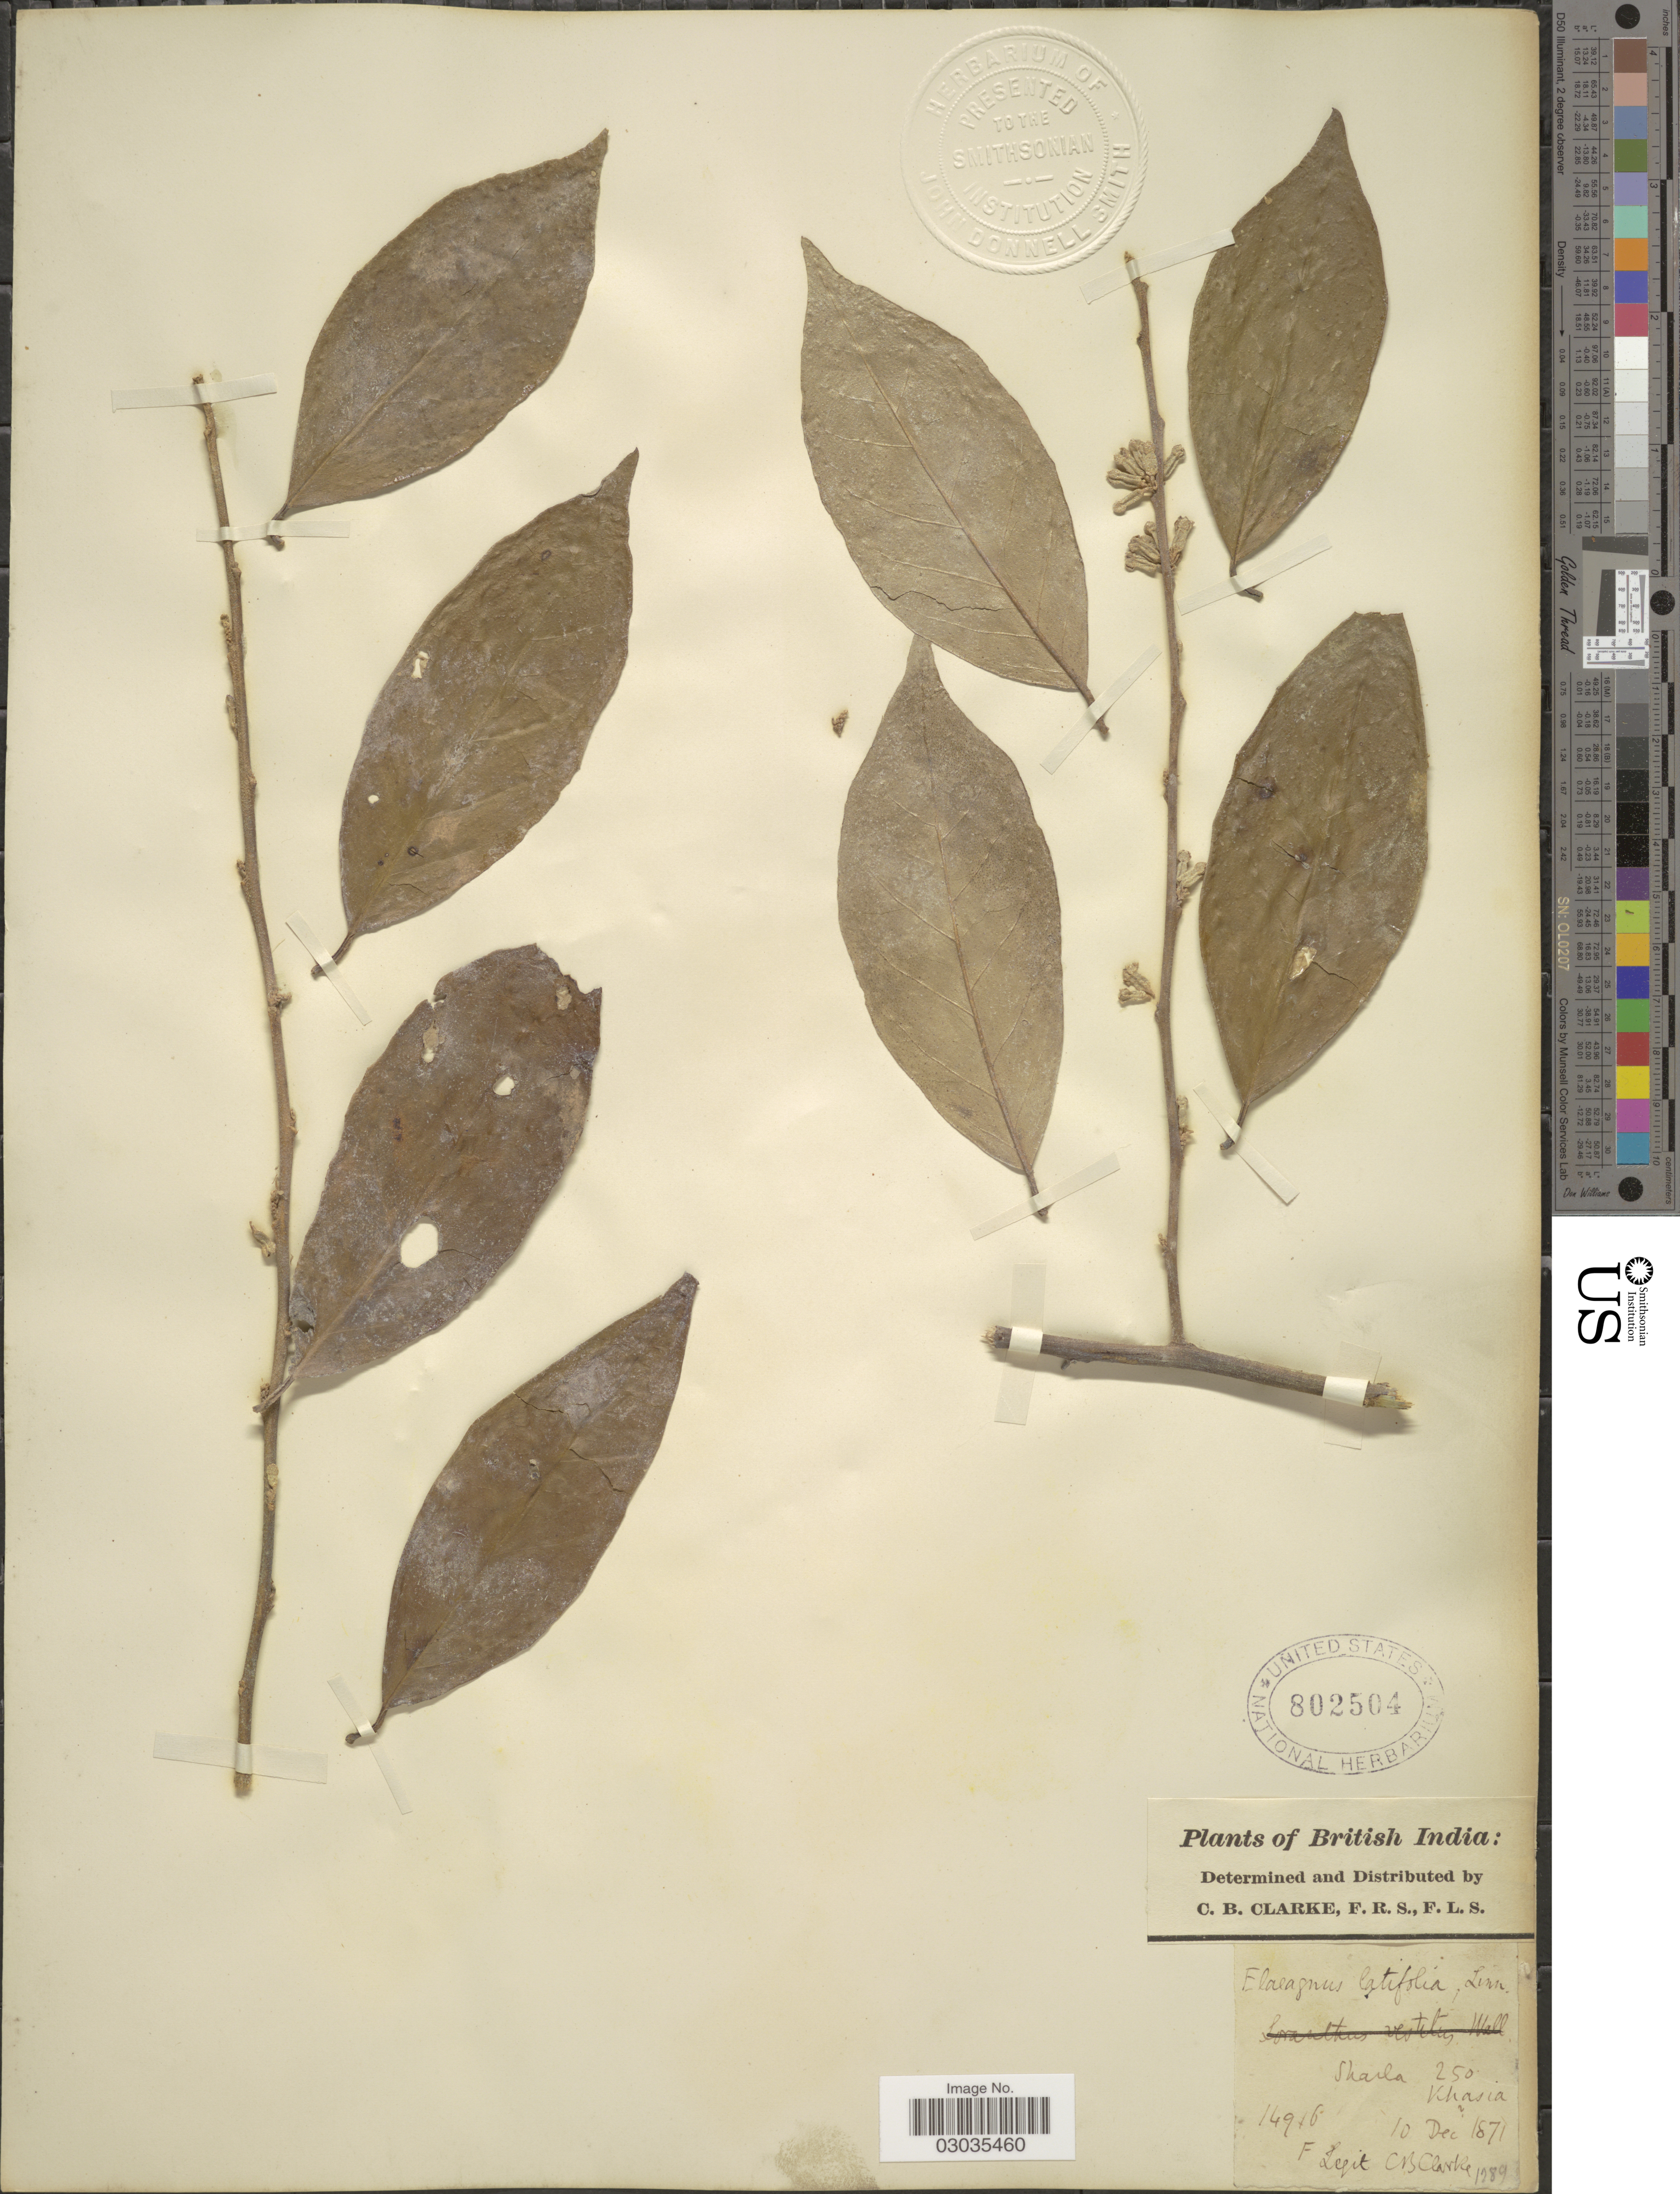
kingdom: Plantae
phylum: Tracheophyta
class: Magnoliopsida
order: Rosales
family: Elaeagnaceae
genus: Elaeagnus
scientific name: Elaeagnus latifolia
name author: L.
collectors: C. B. Clarke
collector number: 14916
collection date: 1871-12-10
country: India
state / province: Meghalaya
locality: British India. Shaila, Khasia.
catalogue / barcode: US 802504